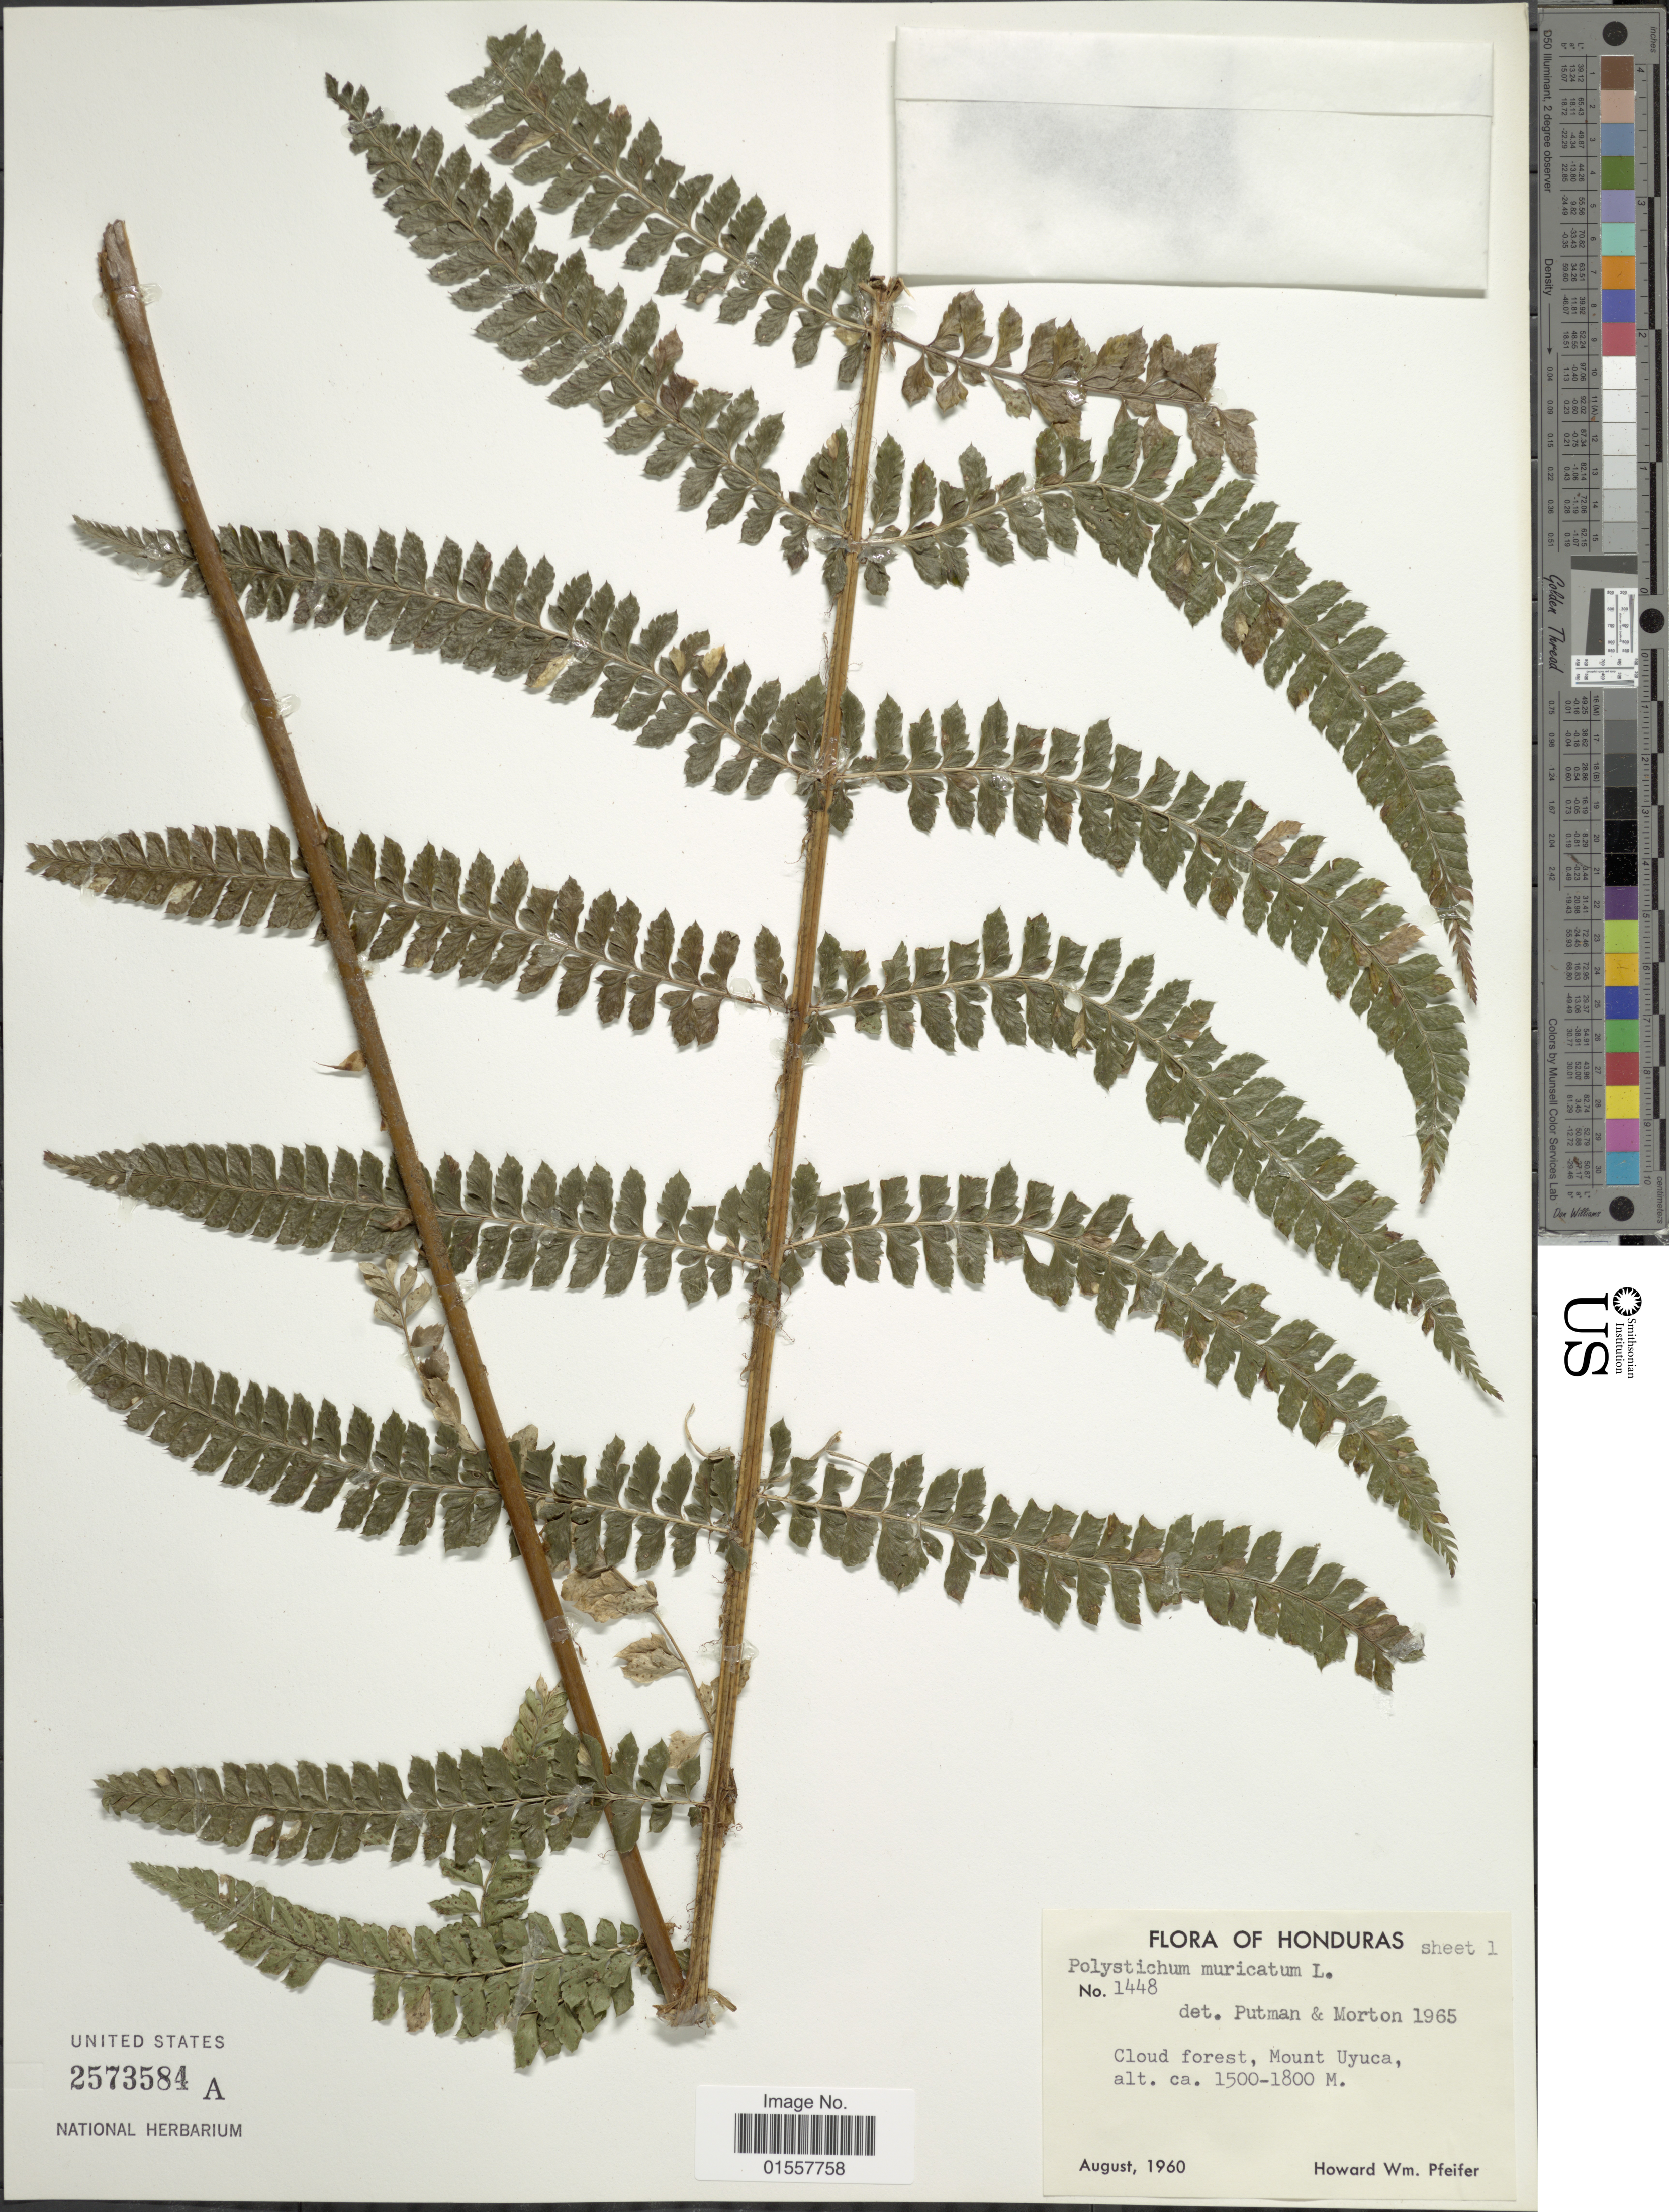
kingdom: Plantae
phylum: Tracheophyta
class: Polypodiopsida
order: Polypodiales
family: Dryopteridaceae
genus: Polystichum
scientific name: Polystichum muricatum var. bicolor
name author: (L.) Fée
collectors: H. W. Pfeifer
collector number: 1448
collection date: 1960-08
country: Honduras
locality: Cloud forest, Mount Uyuca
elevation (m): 1500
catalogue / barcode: US 2573584A